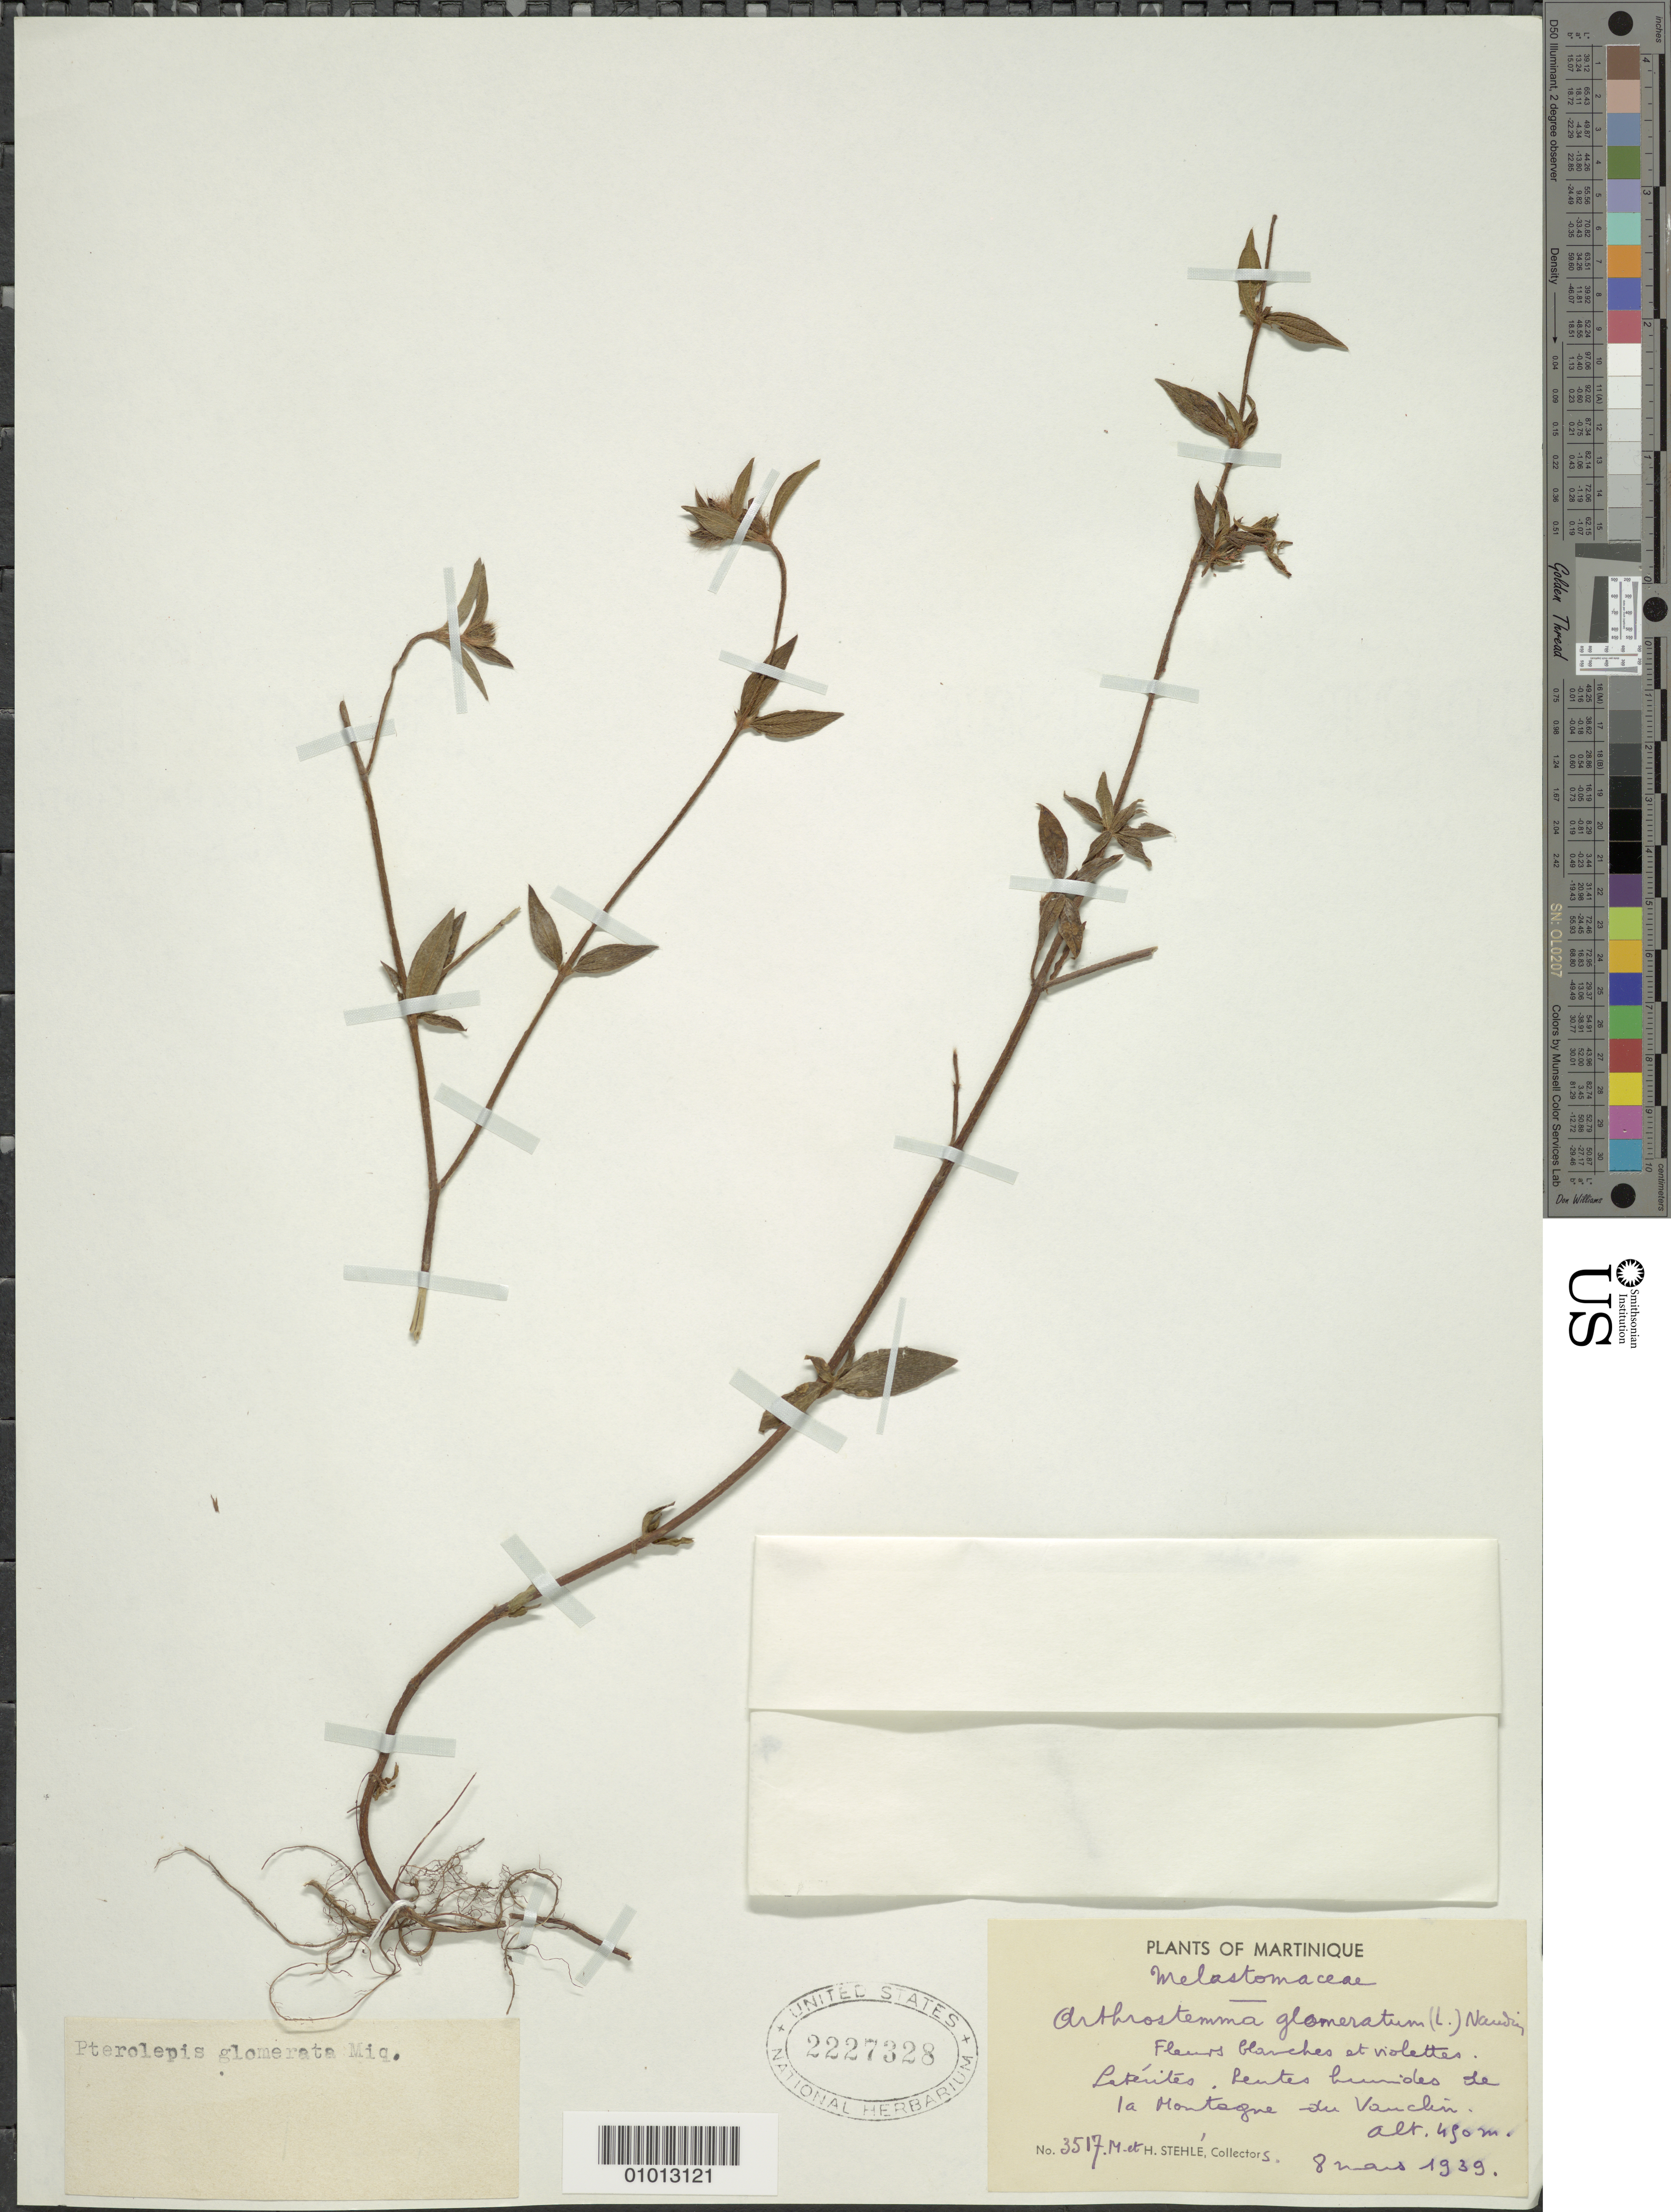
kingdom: Plantae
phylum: Tracheophyta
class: Magnoliopsida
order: Myrtales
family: Melastomataceae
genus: Pterolepis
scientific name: Pterolepis glomerata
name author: (Rottb.) Miq.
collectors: H. Stehlé & M. Stehlé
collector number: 3517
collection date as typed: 08 Mar 1939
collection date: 1939-03-08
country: Martinique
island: Martinique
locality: Montagne du Vauchin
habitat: Latérites, pentes humides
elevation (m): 430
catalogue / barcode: US 2227328